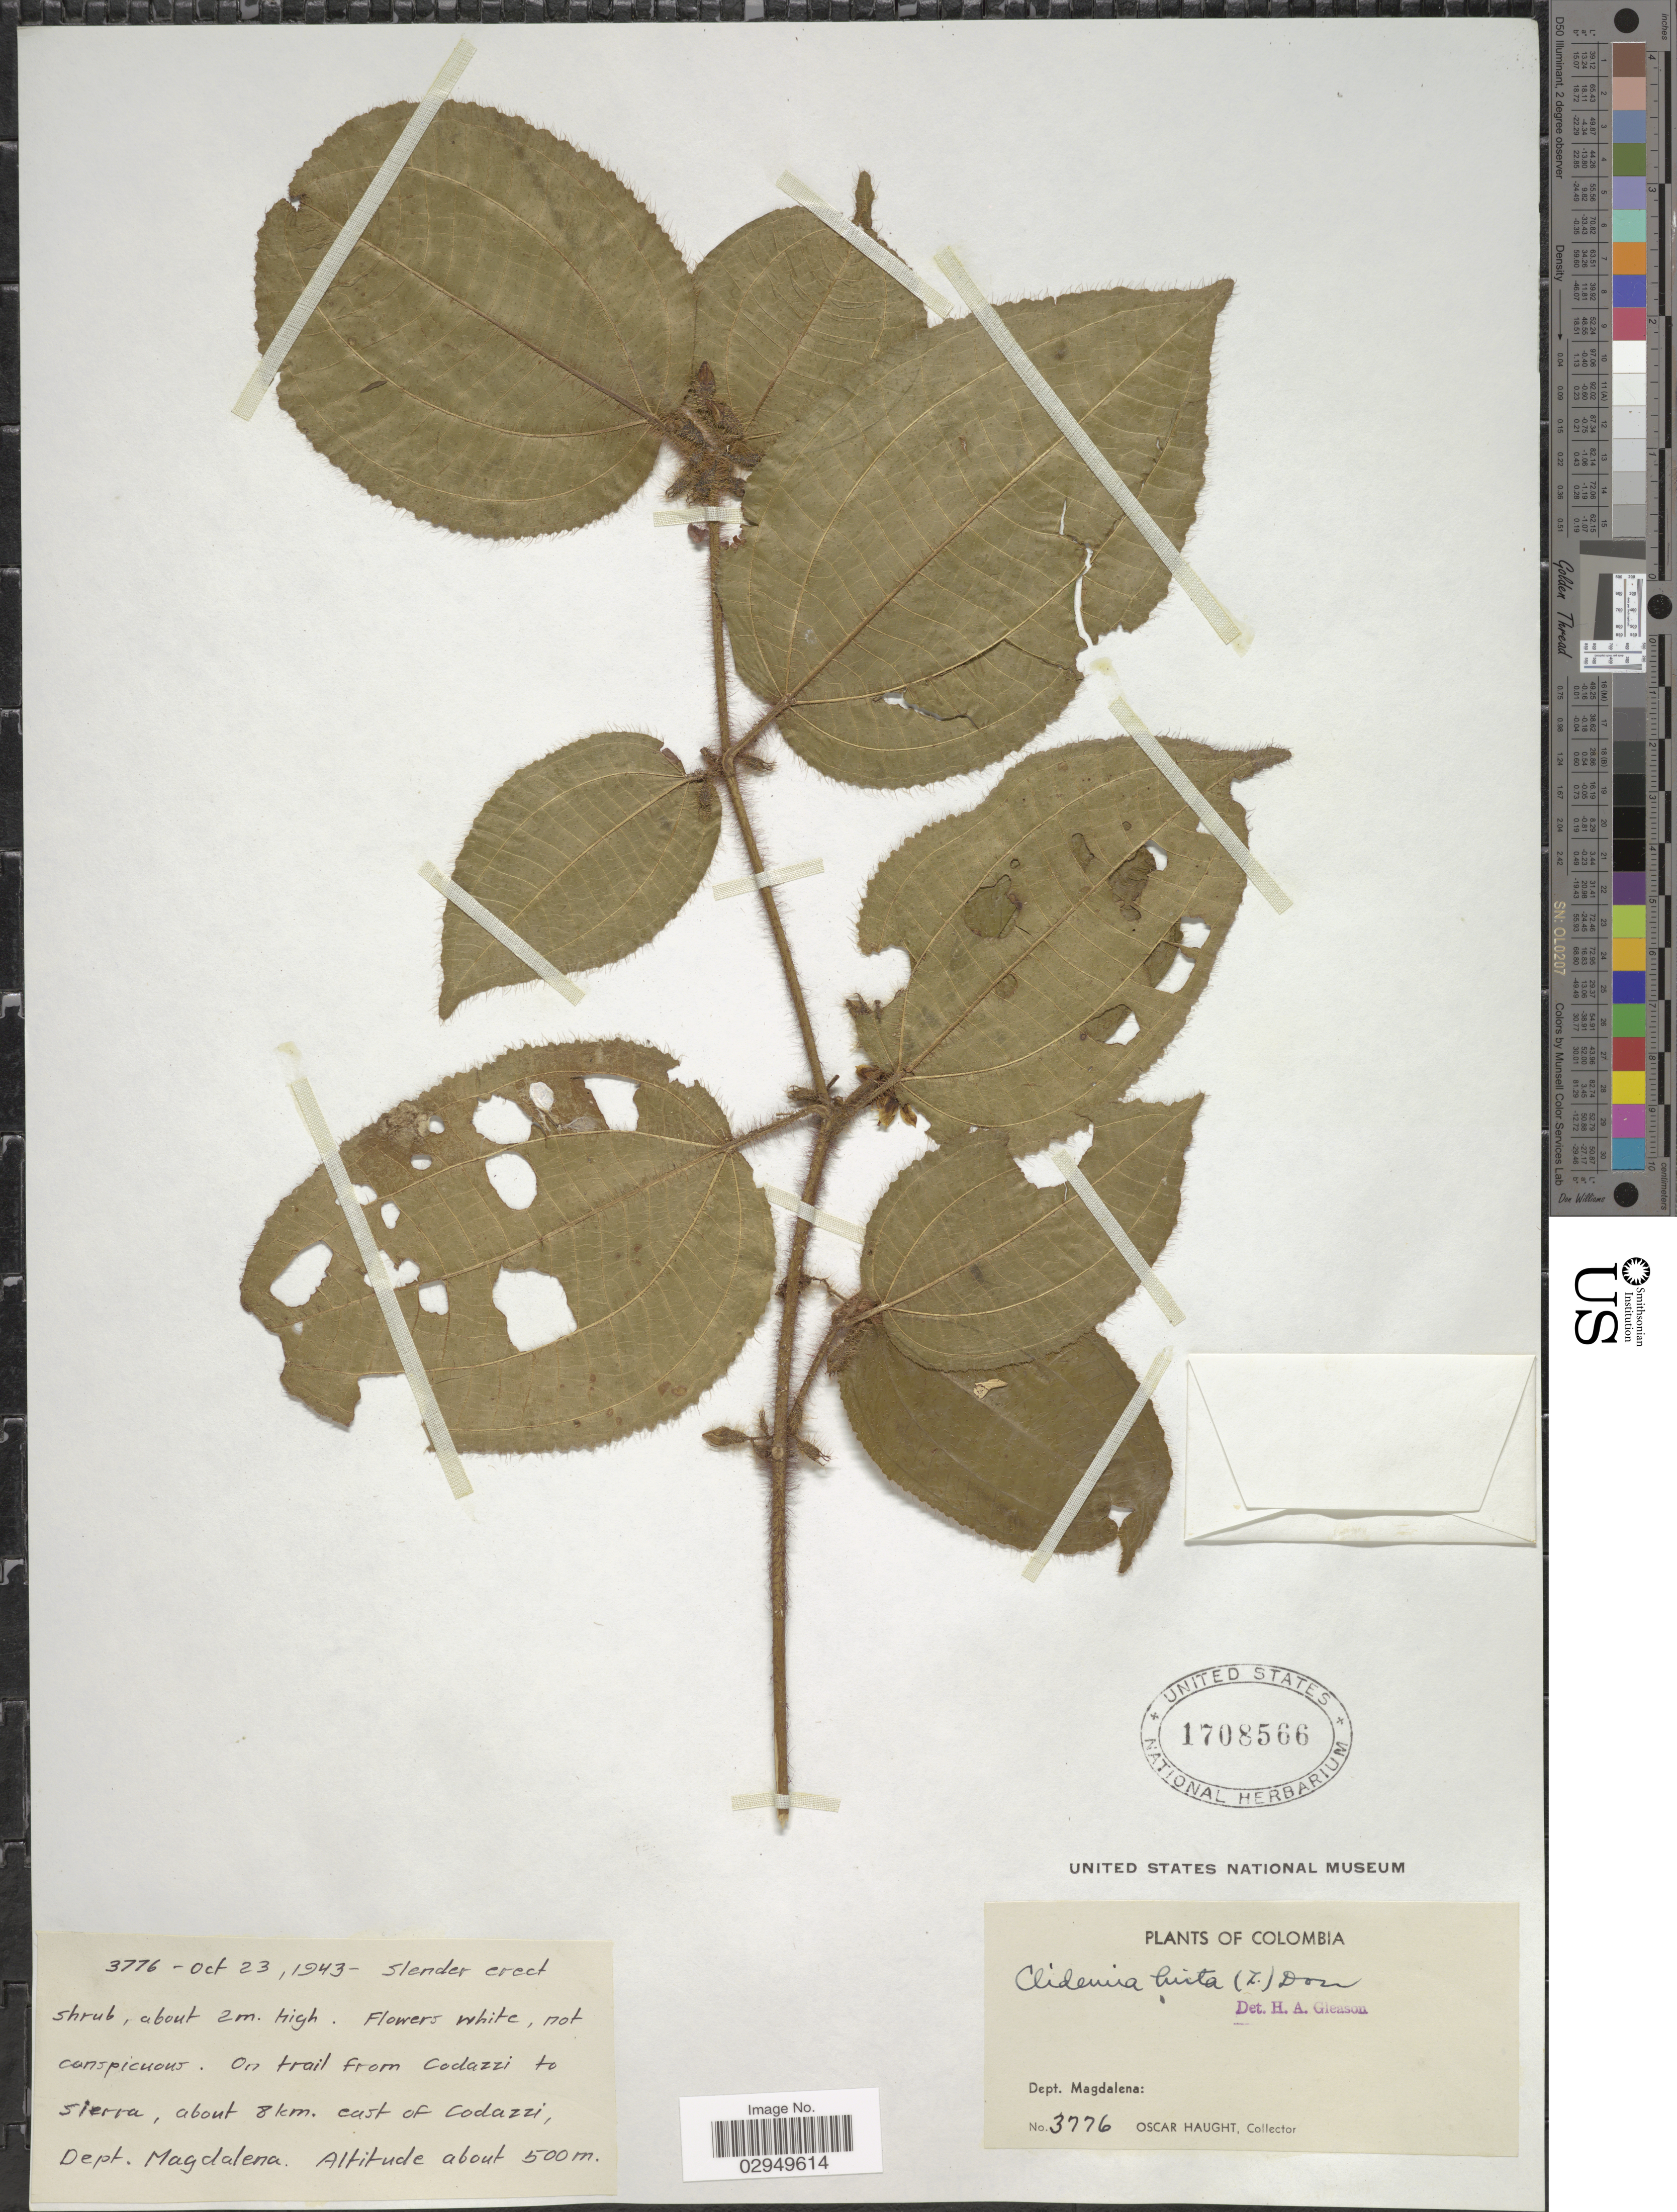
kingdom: Plantae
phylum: Tracheophyta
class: Magnoliopsida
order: Myrtales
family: Melastomataceae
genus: Clidemia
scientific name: Clidemia hirta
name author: (L.) D. Don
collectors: O. Haught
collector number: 3776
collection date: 1943-10-23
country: Colombia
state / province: Magdalena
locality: On trail from Codazzi to Sierra, about 8 km. east of Codazzi, Dept. Magdalena.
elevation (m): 500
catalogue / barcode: US 1708566